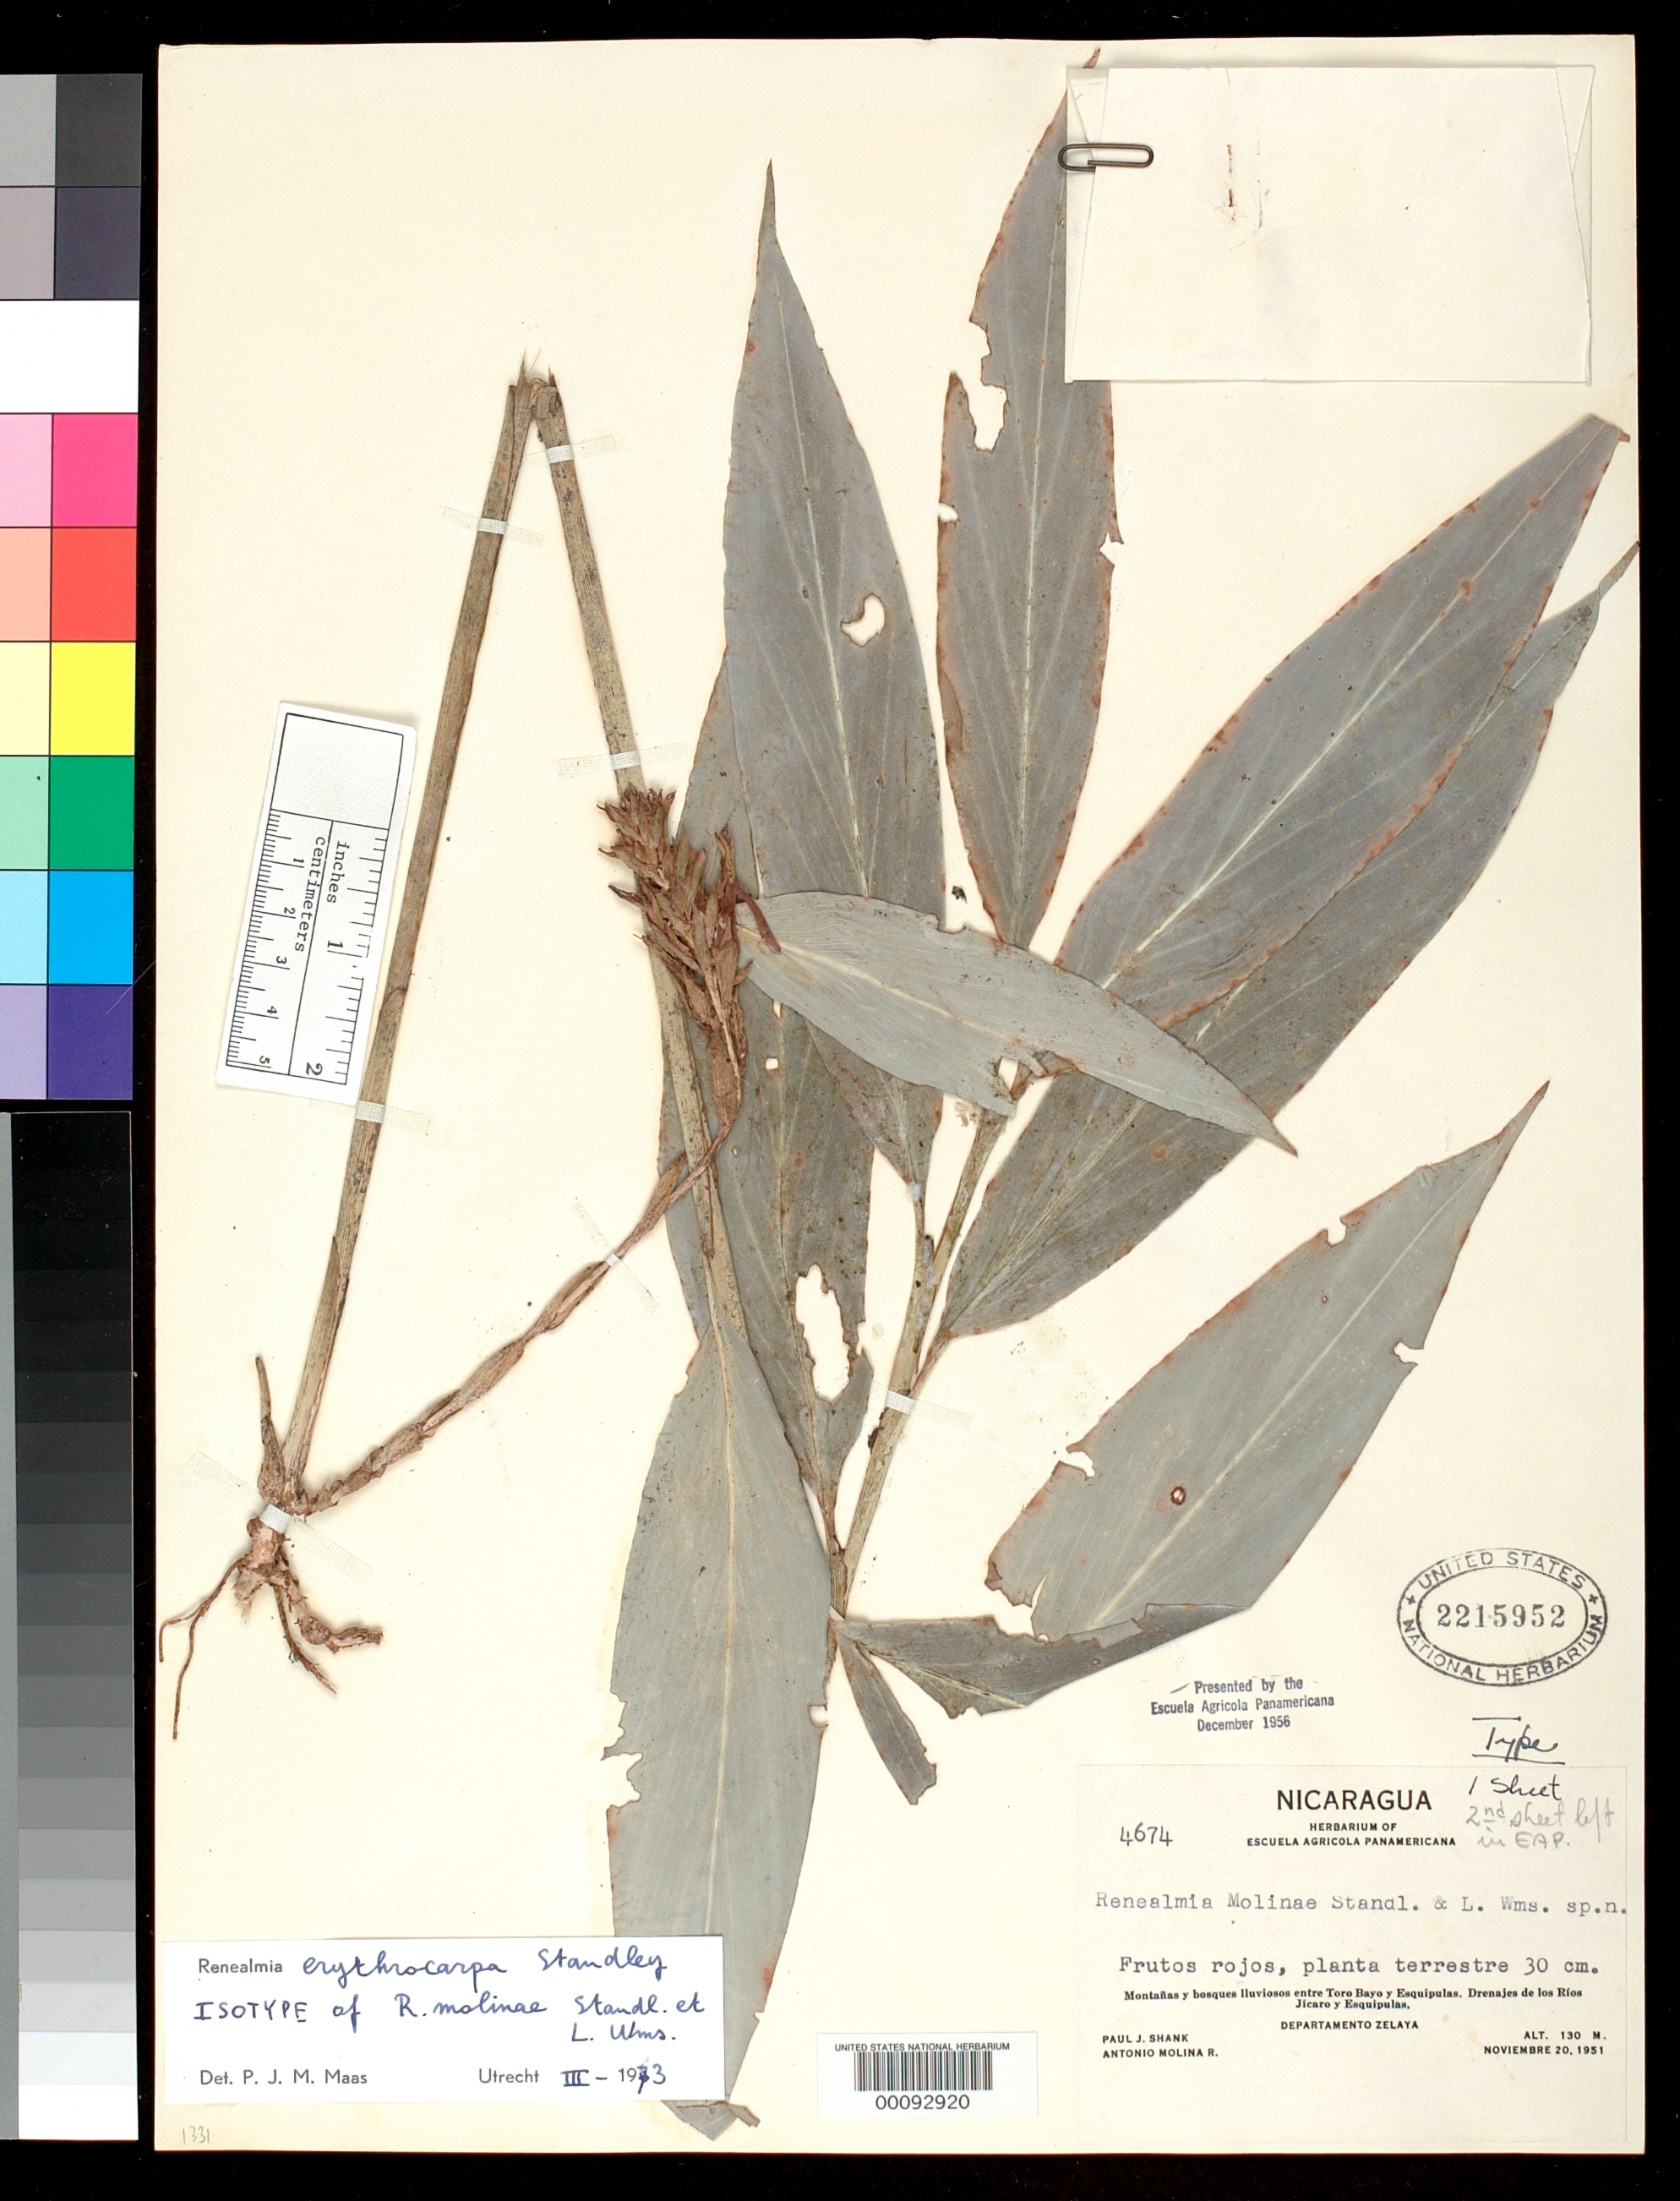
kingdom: Plantae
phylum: Tracheophyta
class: Liliopsida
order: Zingiberales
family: Zingiberaceae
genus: Renealmia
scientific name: Renealmia molinae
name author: Standl. & L.O. Williams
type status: Holotype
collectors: P. J. Shank & A. Molina R.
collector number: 4674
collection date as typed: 20 Nov 1951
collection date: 1951-11-20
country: Nicaragua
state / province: Atlántico Norte / Atlántico Sur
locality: Entre Toro Bayo & Esquipulas, drainage de los Rios Jicaro & Esquipulas.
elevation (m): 130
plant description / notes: "Presented by the Escuela Agricola Panamericana December 1956." Holotype, transferred from EAP to US (see Dorr et al. 2009, Taxon 58: 993-1001).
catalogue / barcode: US 2215952